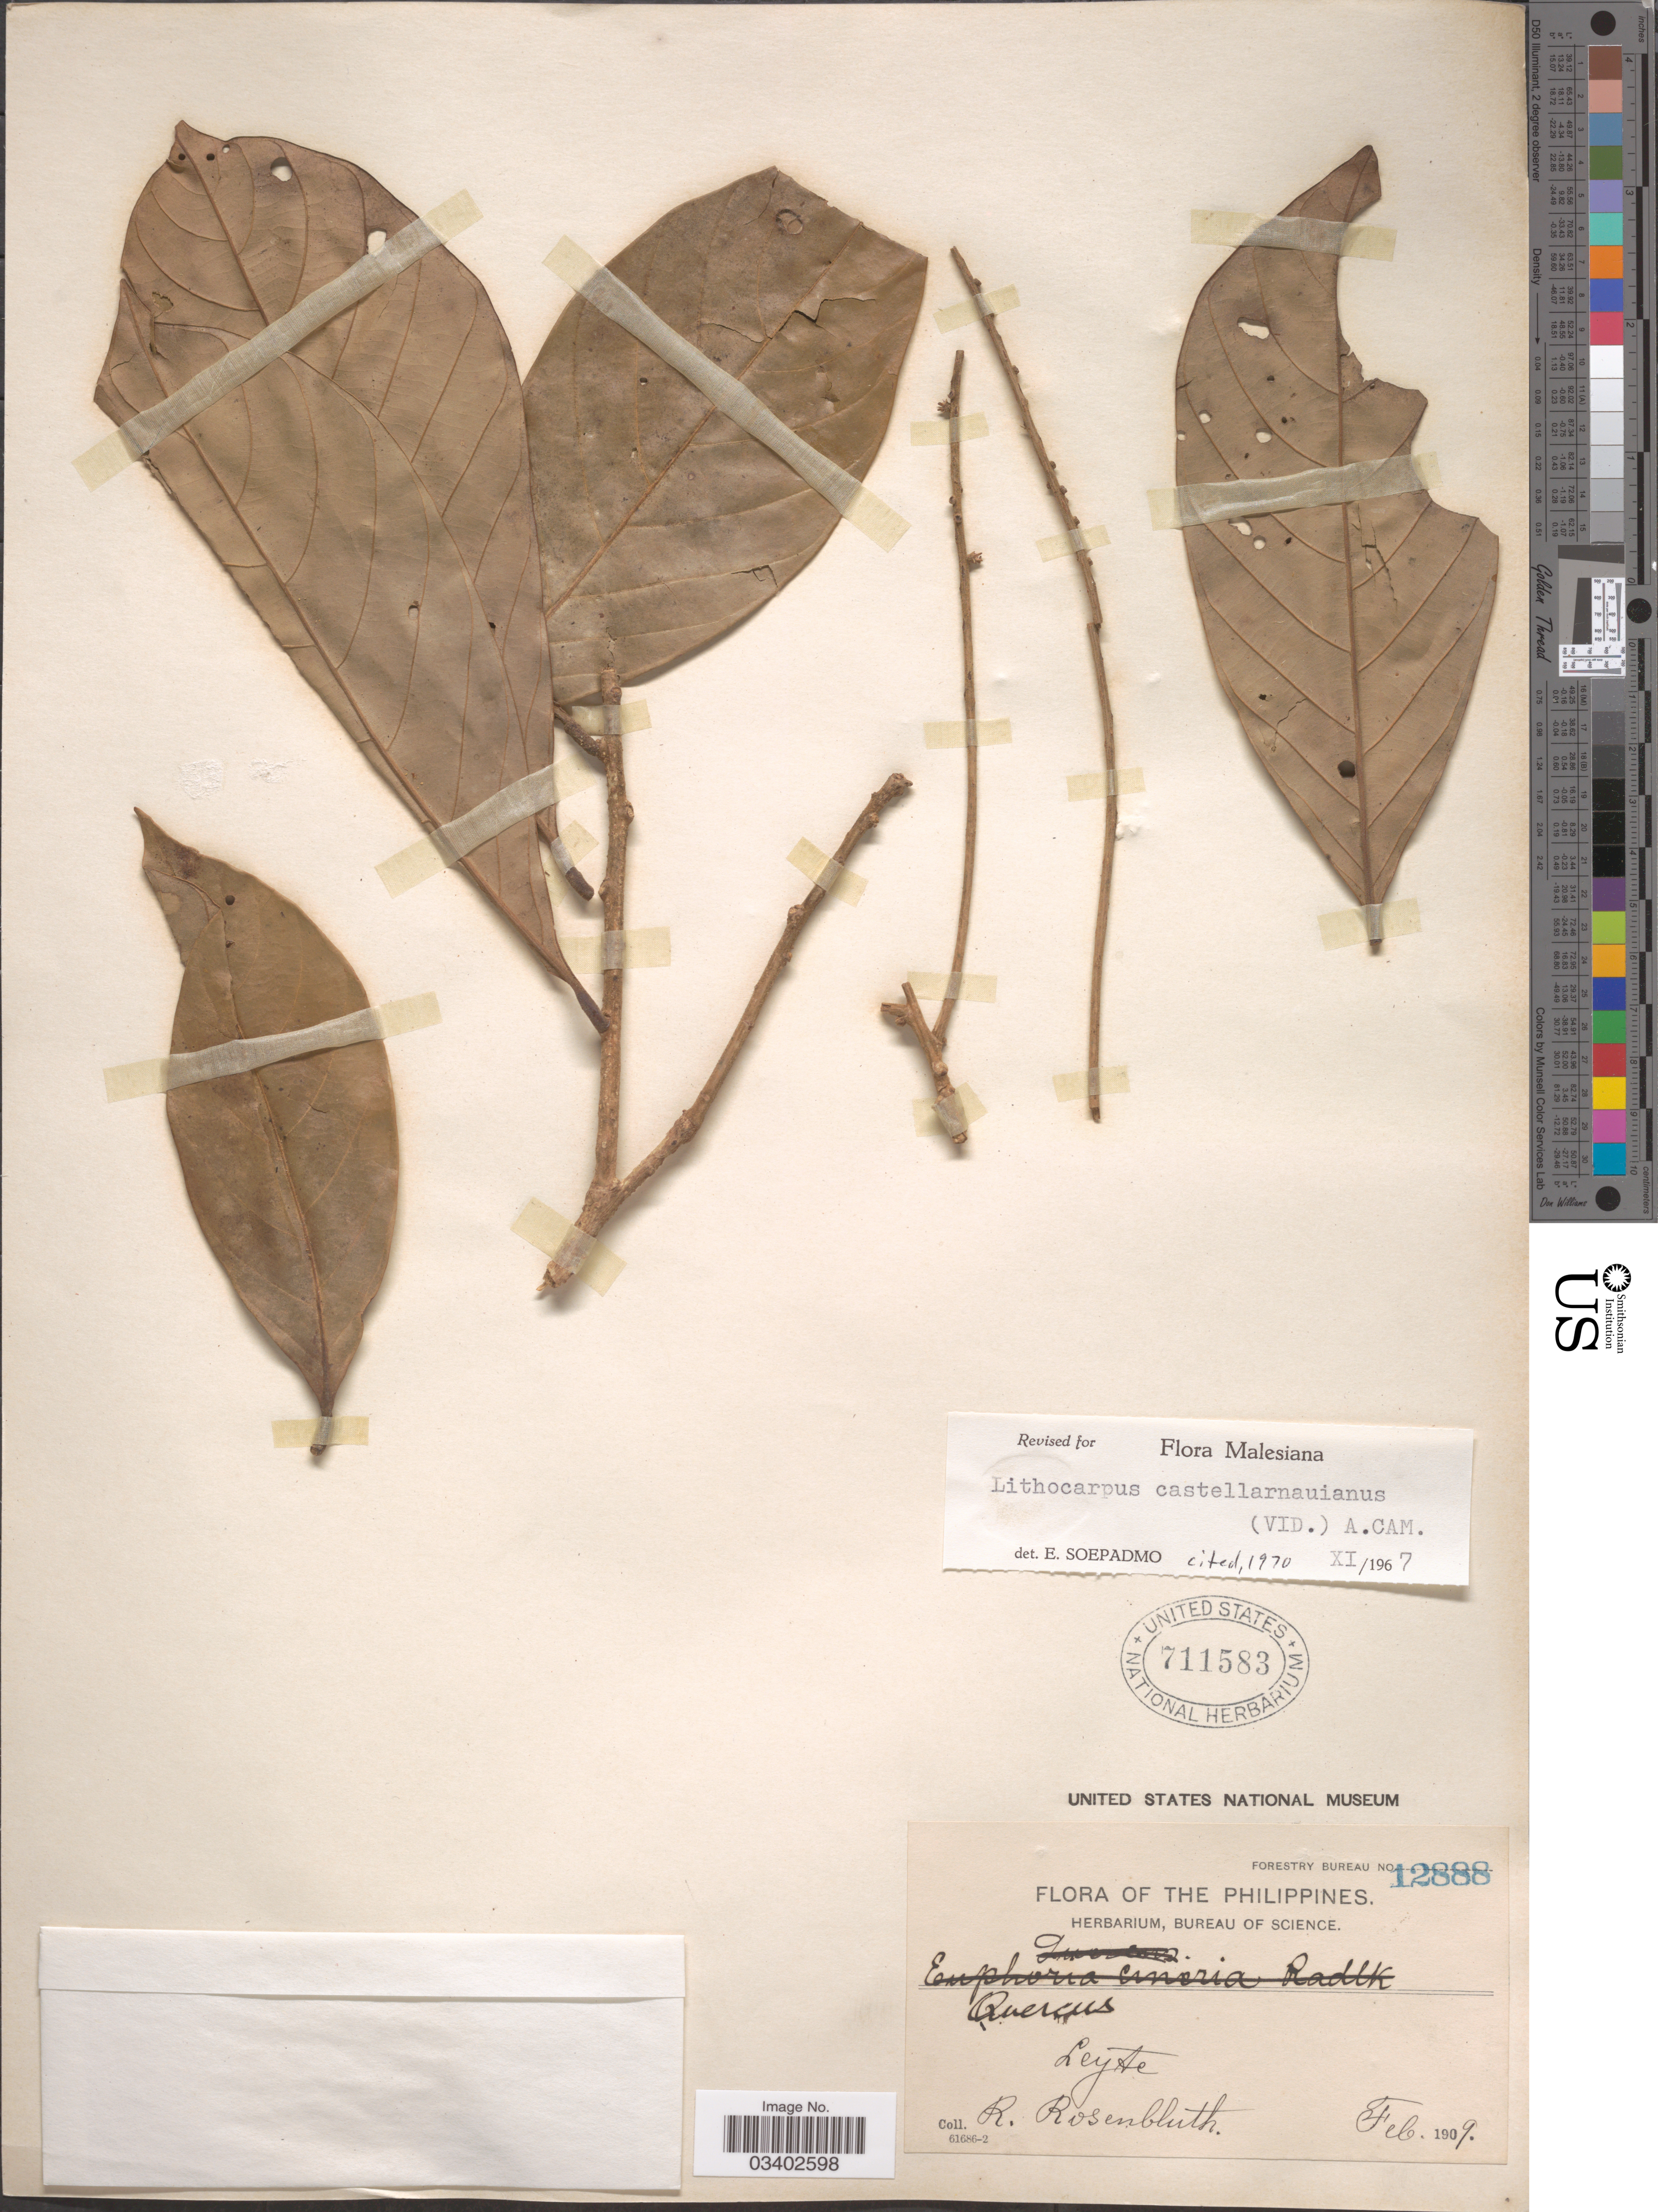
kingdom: Plantae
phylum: Tracheophyta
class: Magnoliopsida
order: Fagales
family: Fagaceae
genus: Lithocarpus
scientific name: Lithocarpus castellarnauianus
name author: (Lindl. & Wall.) A. Camus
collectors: R. Rosenbluth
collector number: Forestry Bureau 12888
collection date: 1909-02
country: Philippines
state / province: Eastern Visayas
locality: Leyte.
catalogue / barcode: US 711583